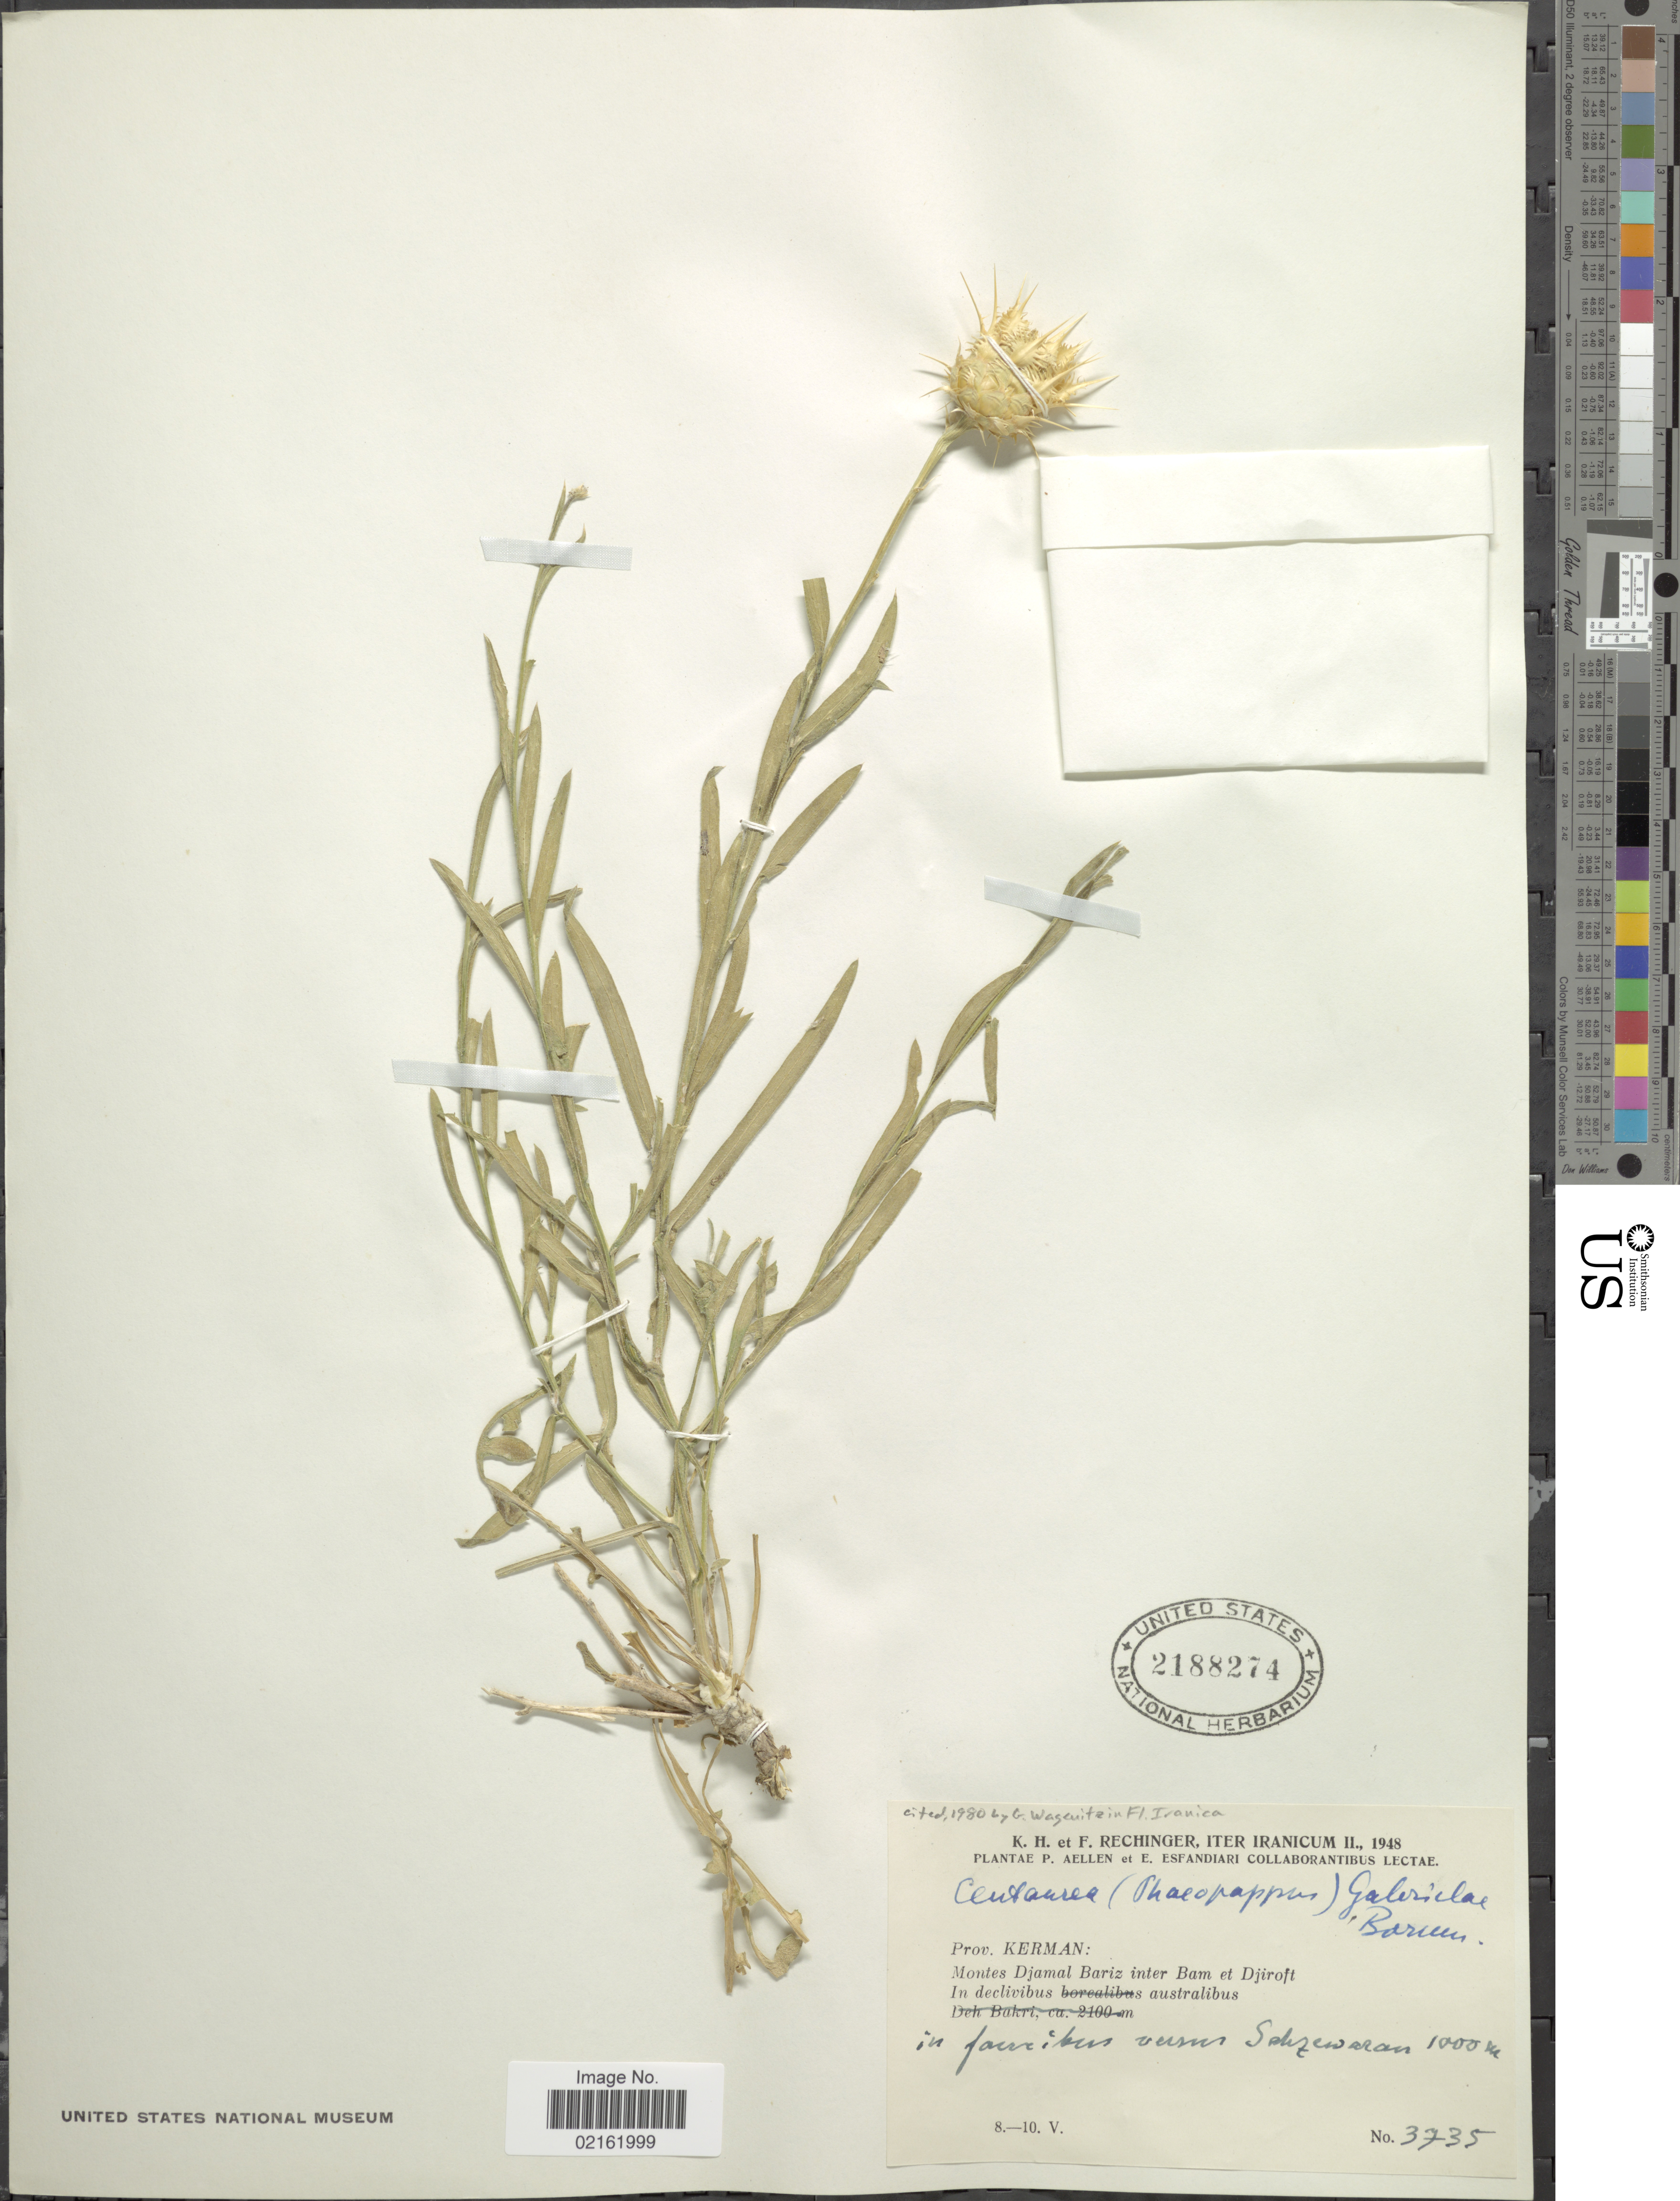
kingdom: Plantae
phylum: Tracheophyta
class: Magnoliopsida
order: Asterales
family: Asteraceae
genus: Centaurea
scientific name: Centaurea gabrielae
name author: (Bornm.) Wagenitz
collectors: K. H. Rechinger, F. Rechinger, P. Aellen & E. Esfandiari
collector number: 3735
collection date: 1948-05-08/1948-05-10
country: Iran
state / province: Kerman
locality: Montes Djamal Bariz inter Bam et Djiroft, in declivibus australibus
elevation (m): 1000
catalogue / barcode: US 2188274